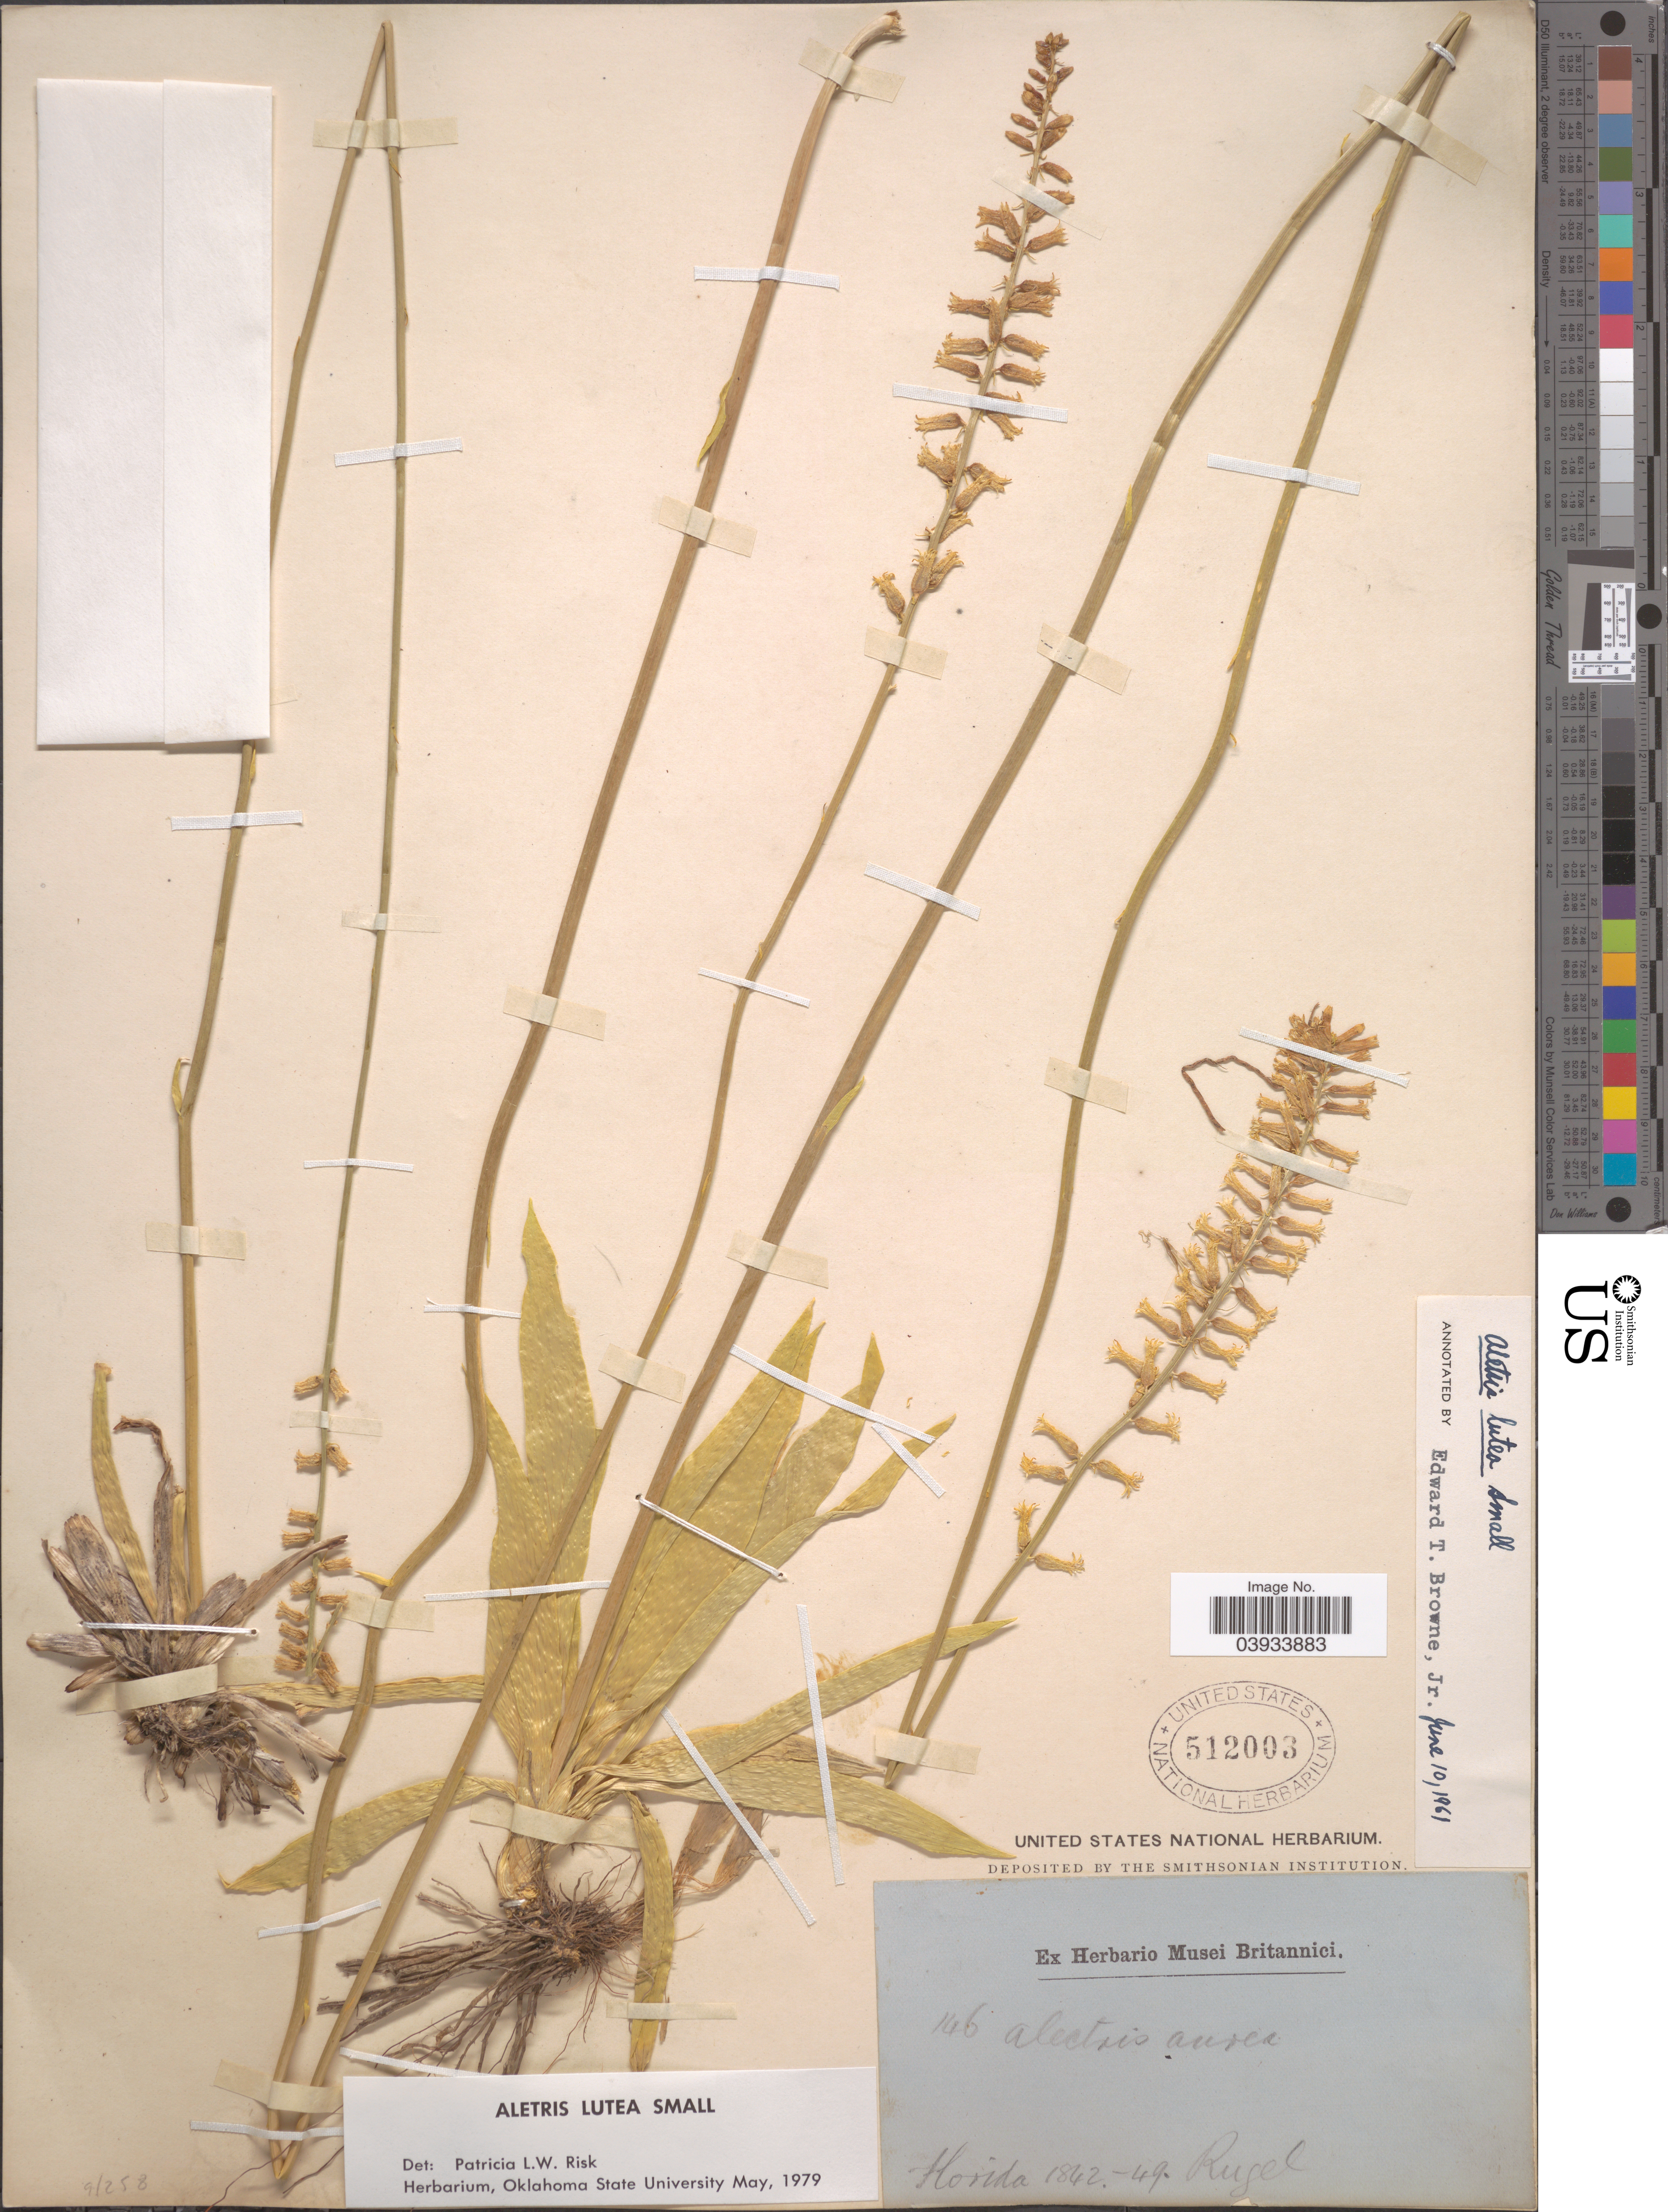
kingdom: Plantae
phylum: Tracheophyta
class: Liliopsida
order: Dioscoreales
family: Nartheciaceae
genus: Aletris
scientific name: Aletris lutea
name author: Small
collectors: Rugel, --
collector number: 146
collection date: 1842/1849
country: United States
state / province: Florida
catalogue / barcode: US 512003